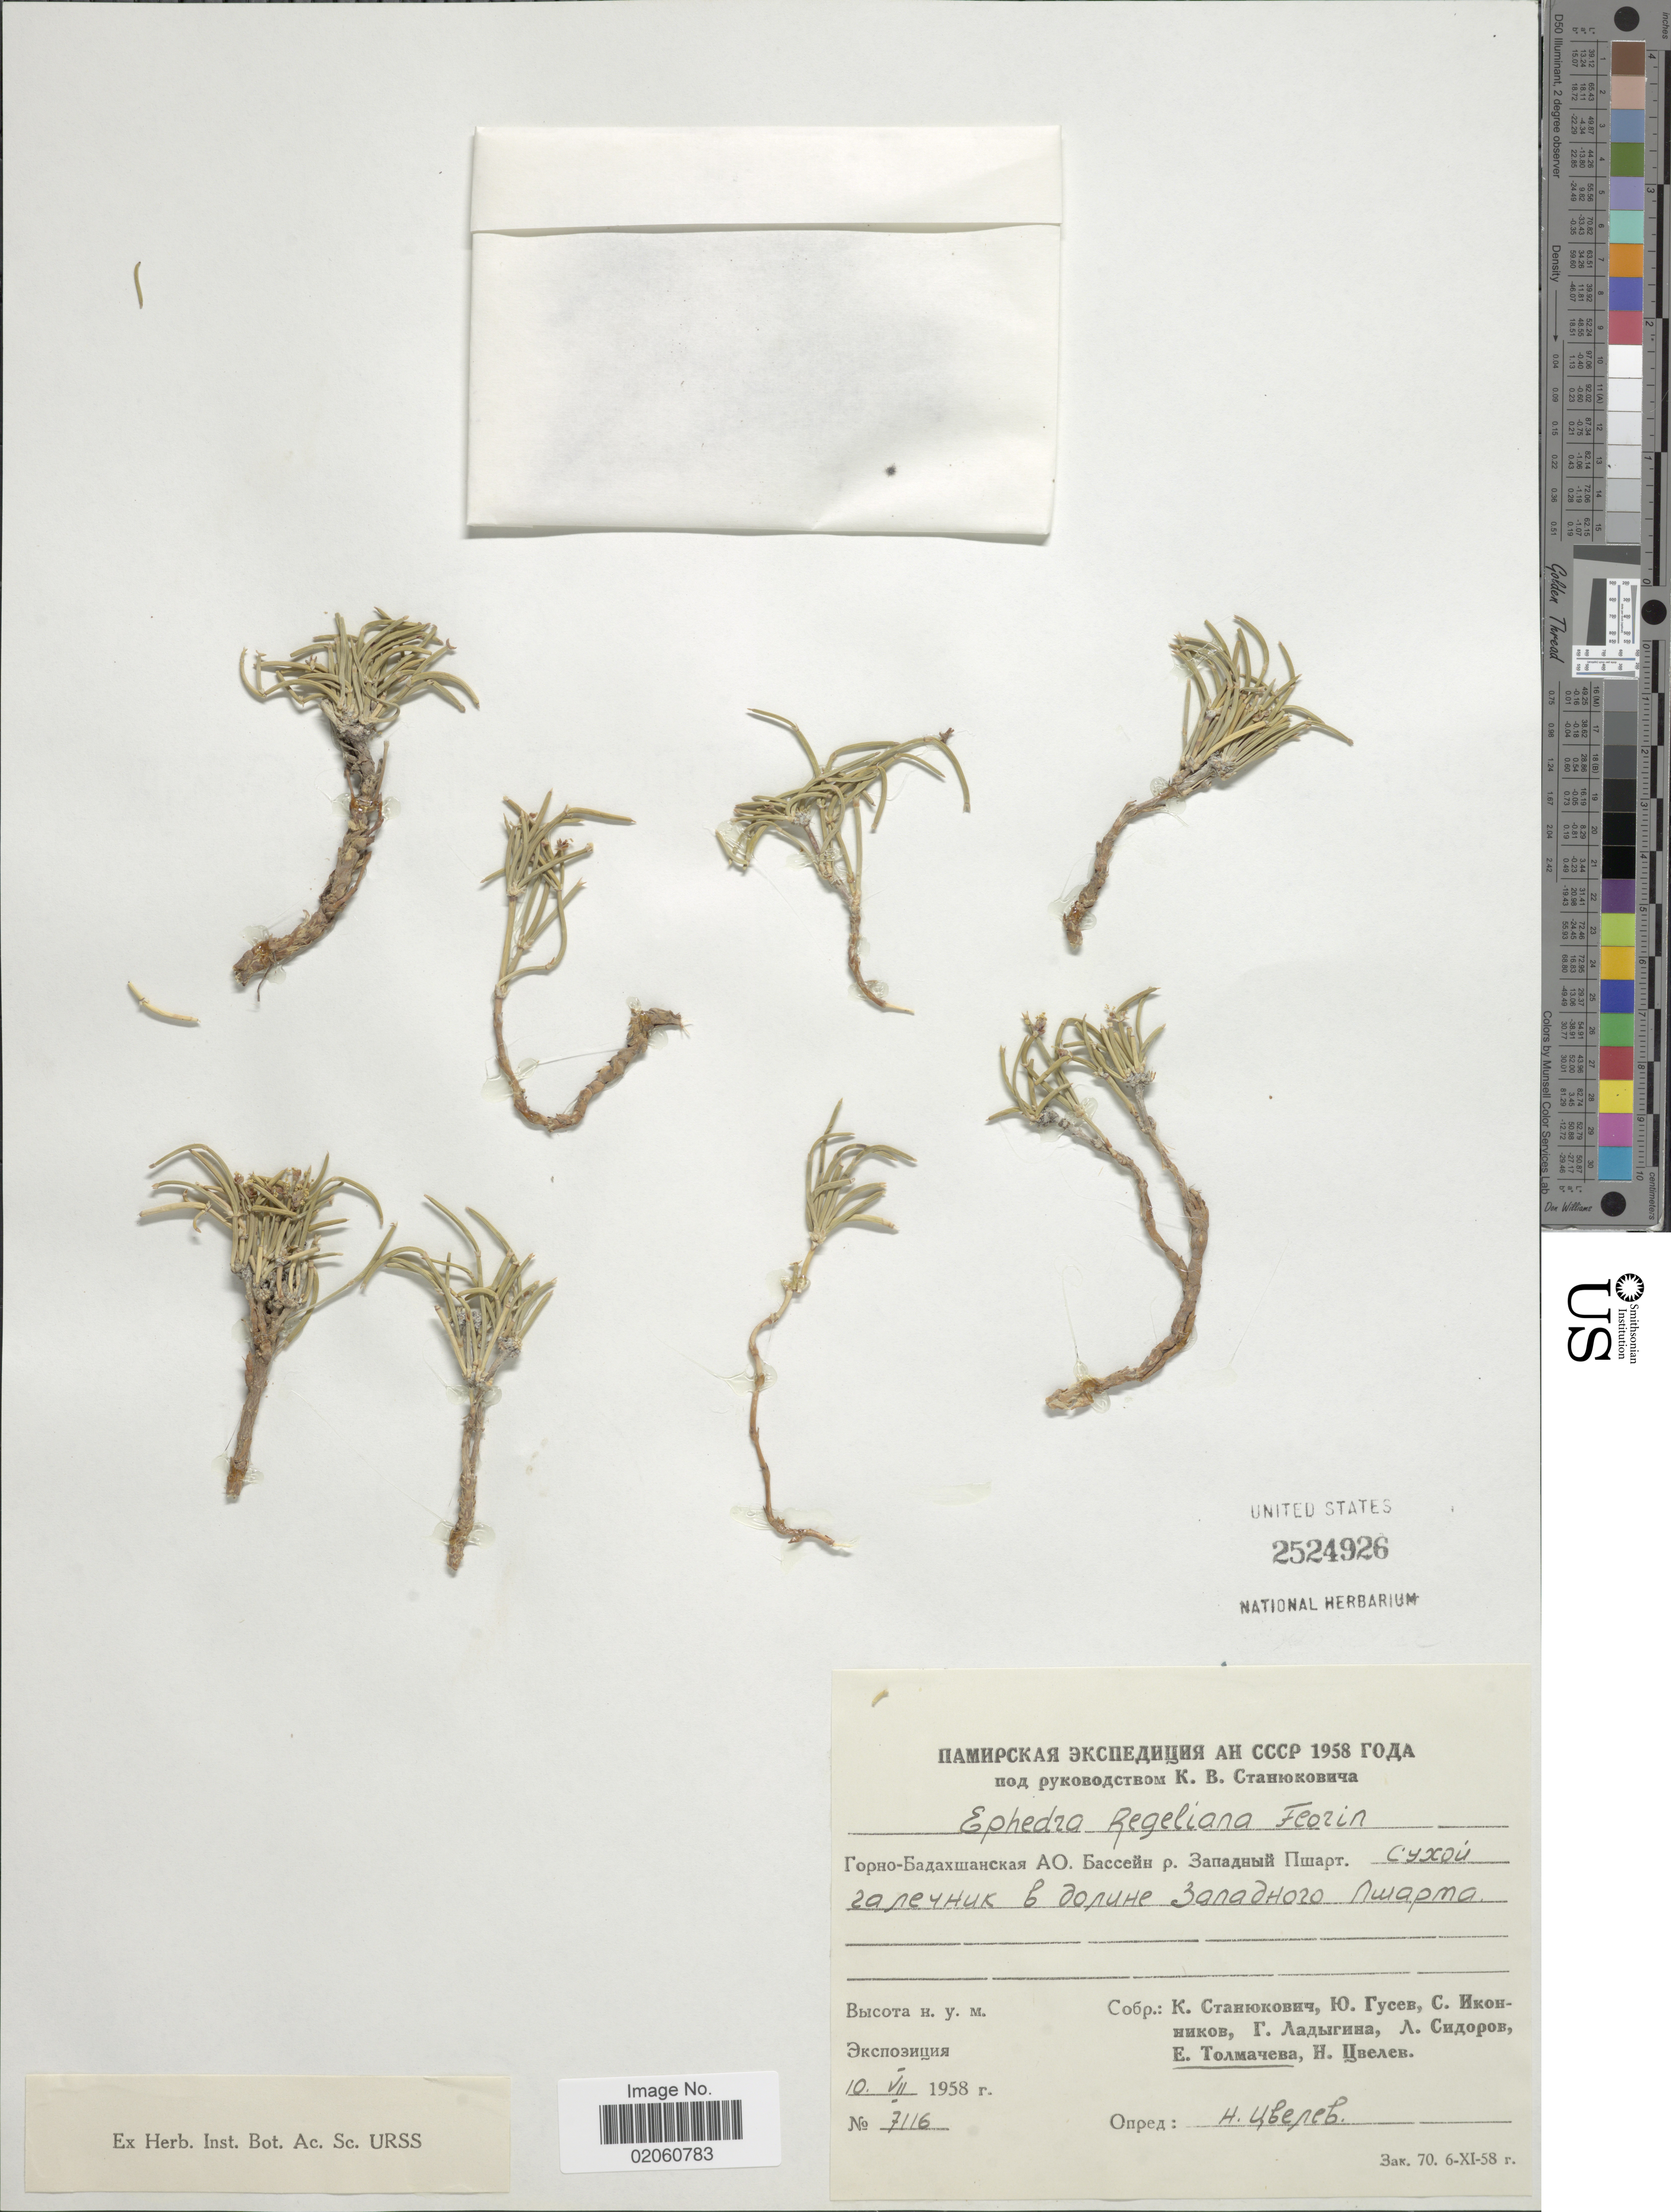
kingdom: Plantae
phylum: Tracheophyta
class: Gnetopsida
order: Ephedrales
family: Ephedraceae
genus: Ephedra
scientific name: Ephedra regeliana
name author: Florin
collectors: K. Stanukovich, J. Gusev, S. S. Ikonnikov, G. M. Ladygina & et al.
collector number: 7116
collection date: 1958-07-10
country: Tajikistan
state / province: Gorno-Badakhstan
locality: Basin of River Zapadnyy Pshart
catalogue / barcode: US 2524926